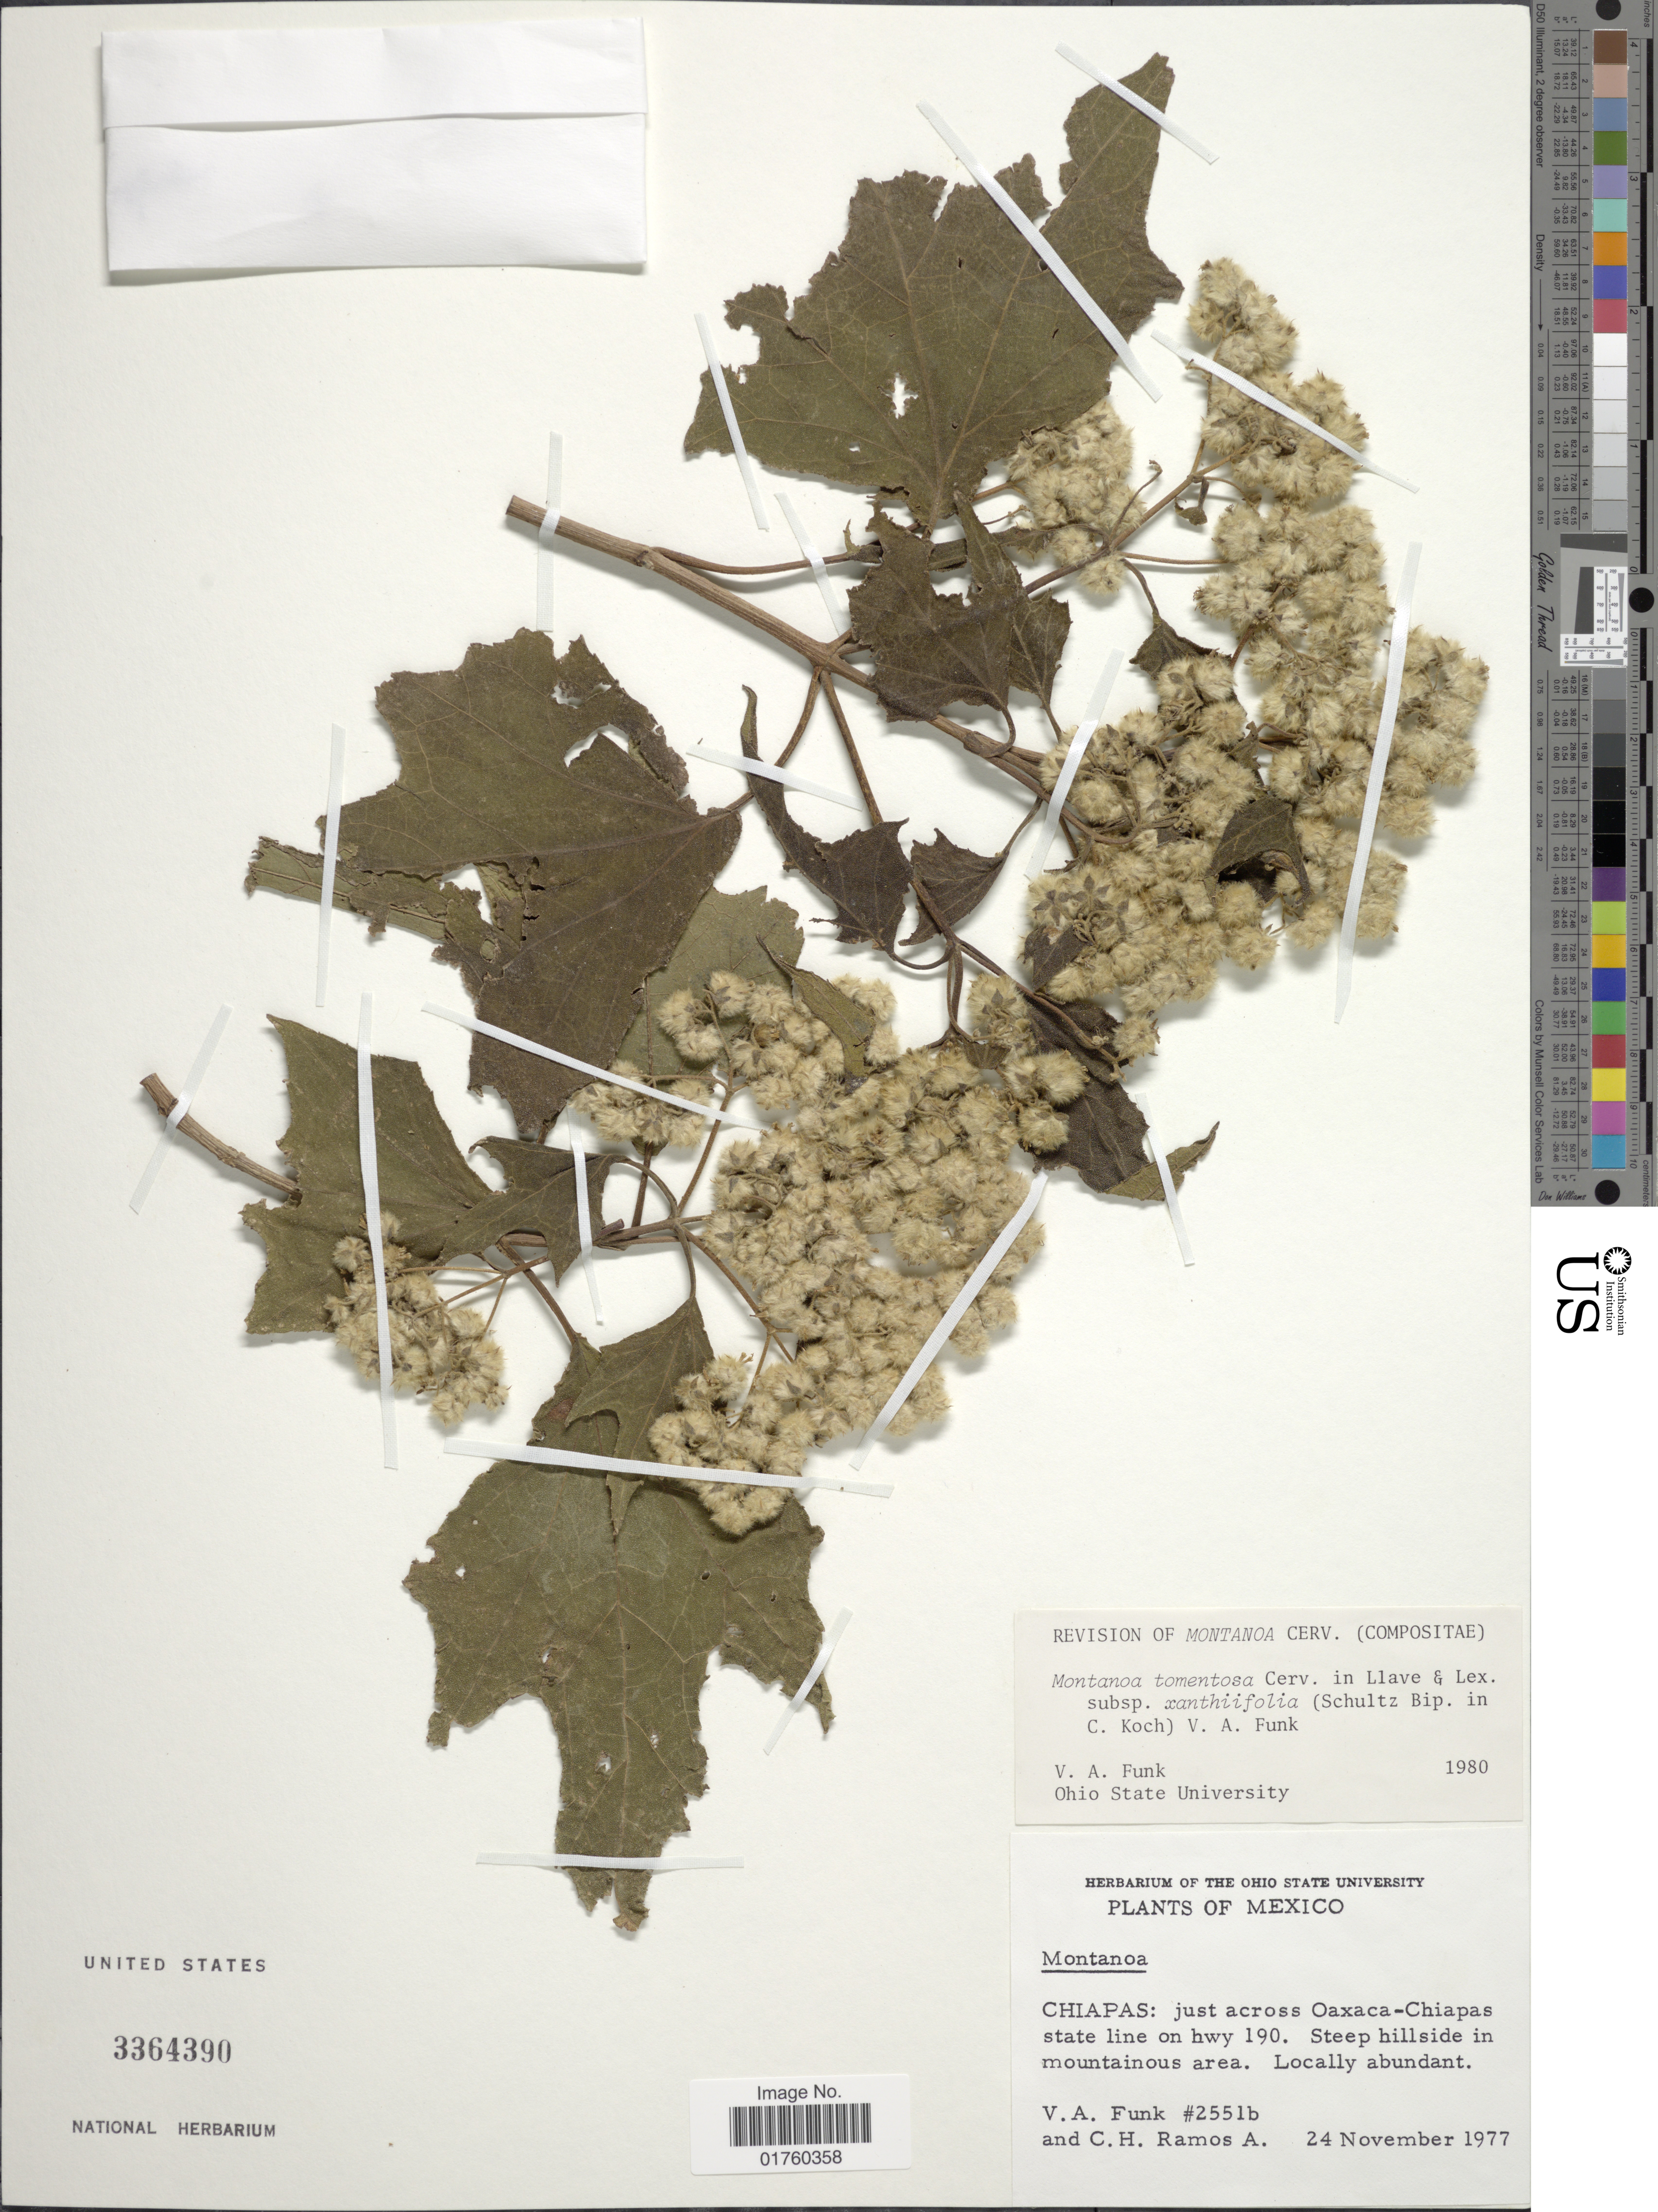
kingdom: Plantae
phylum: Tracheophyta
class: Magnoliopsida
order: Asterales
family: Asteraceae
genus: Montanoa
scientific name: Montanoa tomentosa subsp. xanthiifolia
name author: (Sch. Bip. in C. Koch) V.A. Funk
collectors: V. Funk & C. H. Ramos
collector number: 2551b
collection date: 1977-11-24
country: Mexico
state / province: Chiapas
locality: Just across Oaxaca-Chiapas state line on hwy 190, steep hillside in mountains area.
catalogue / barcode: US 3364390